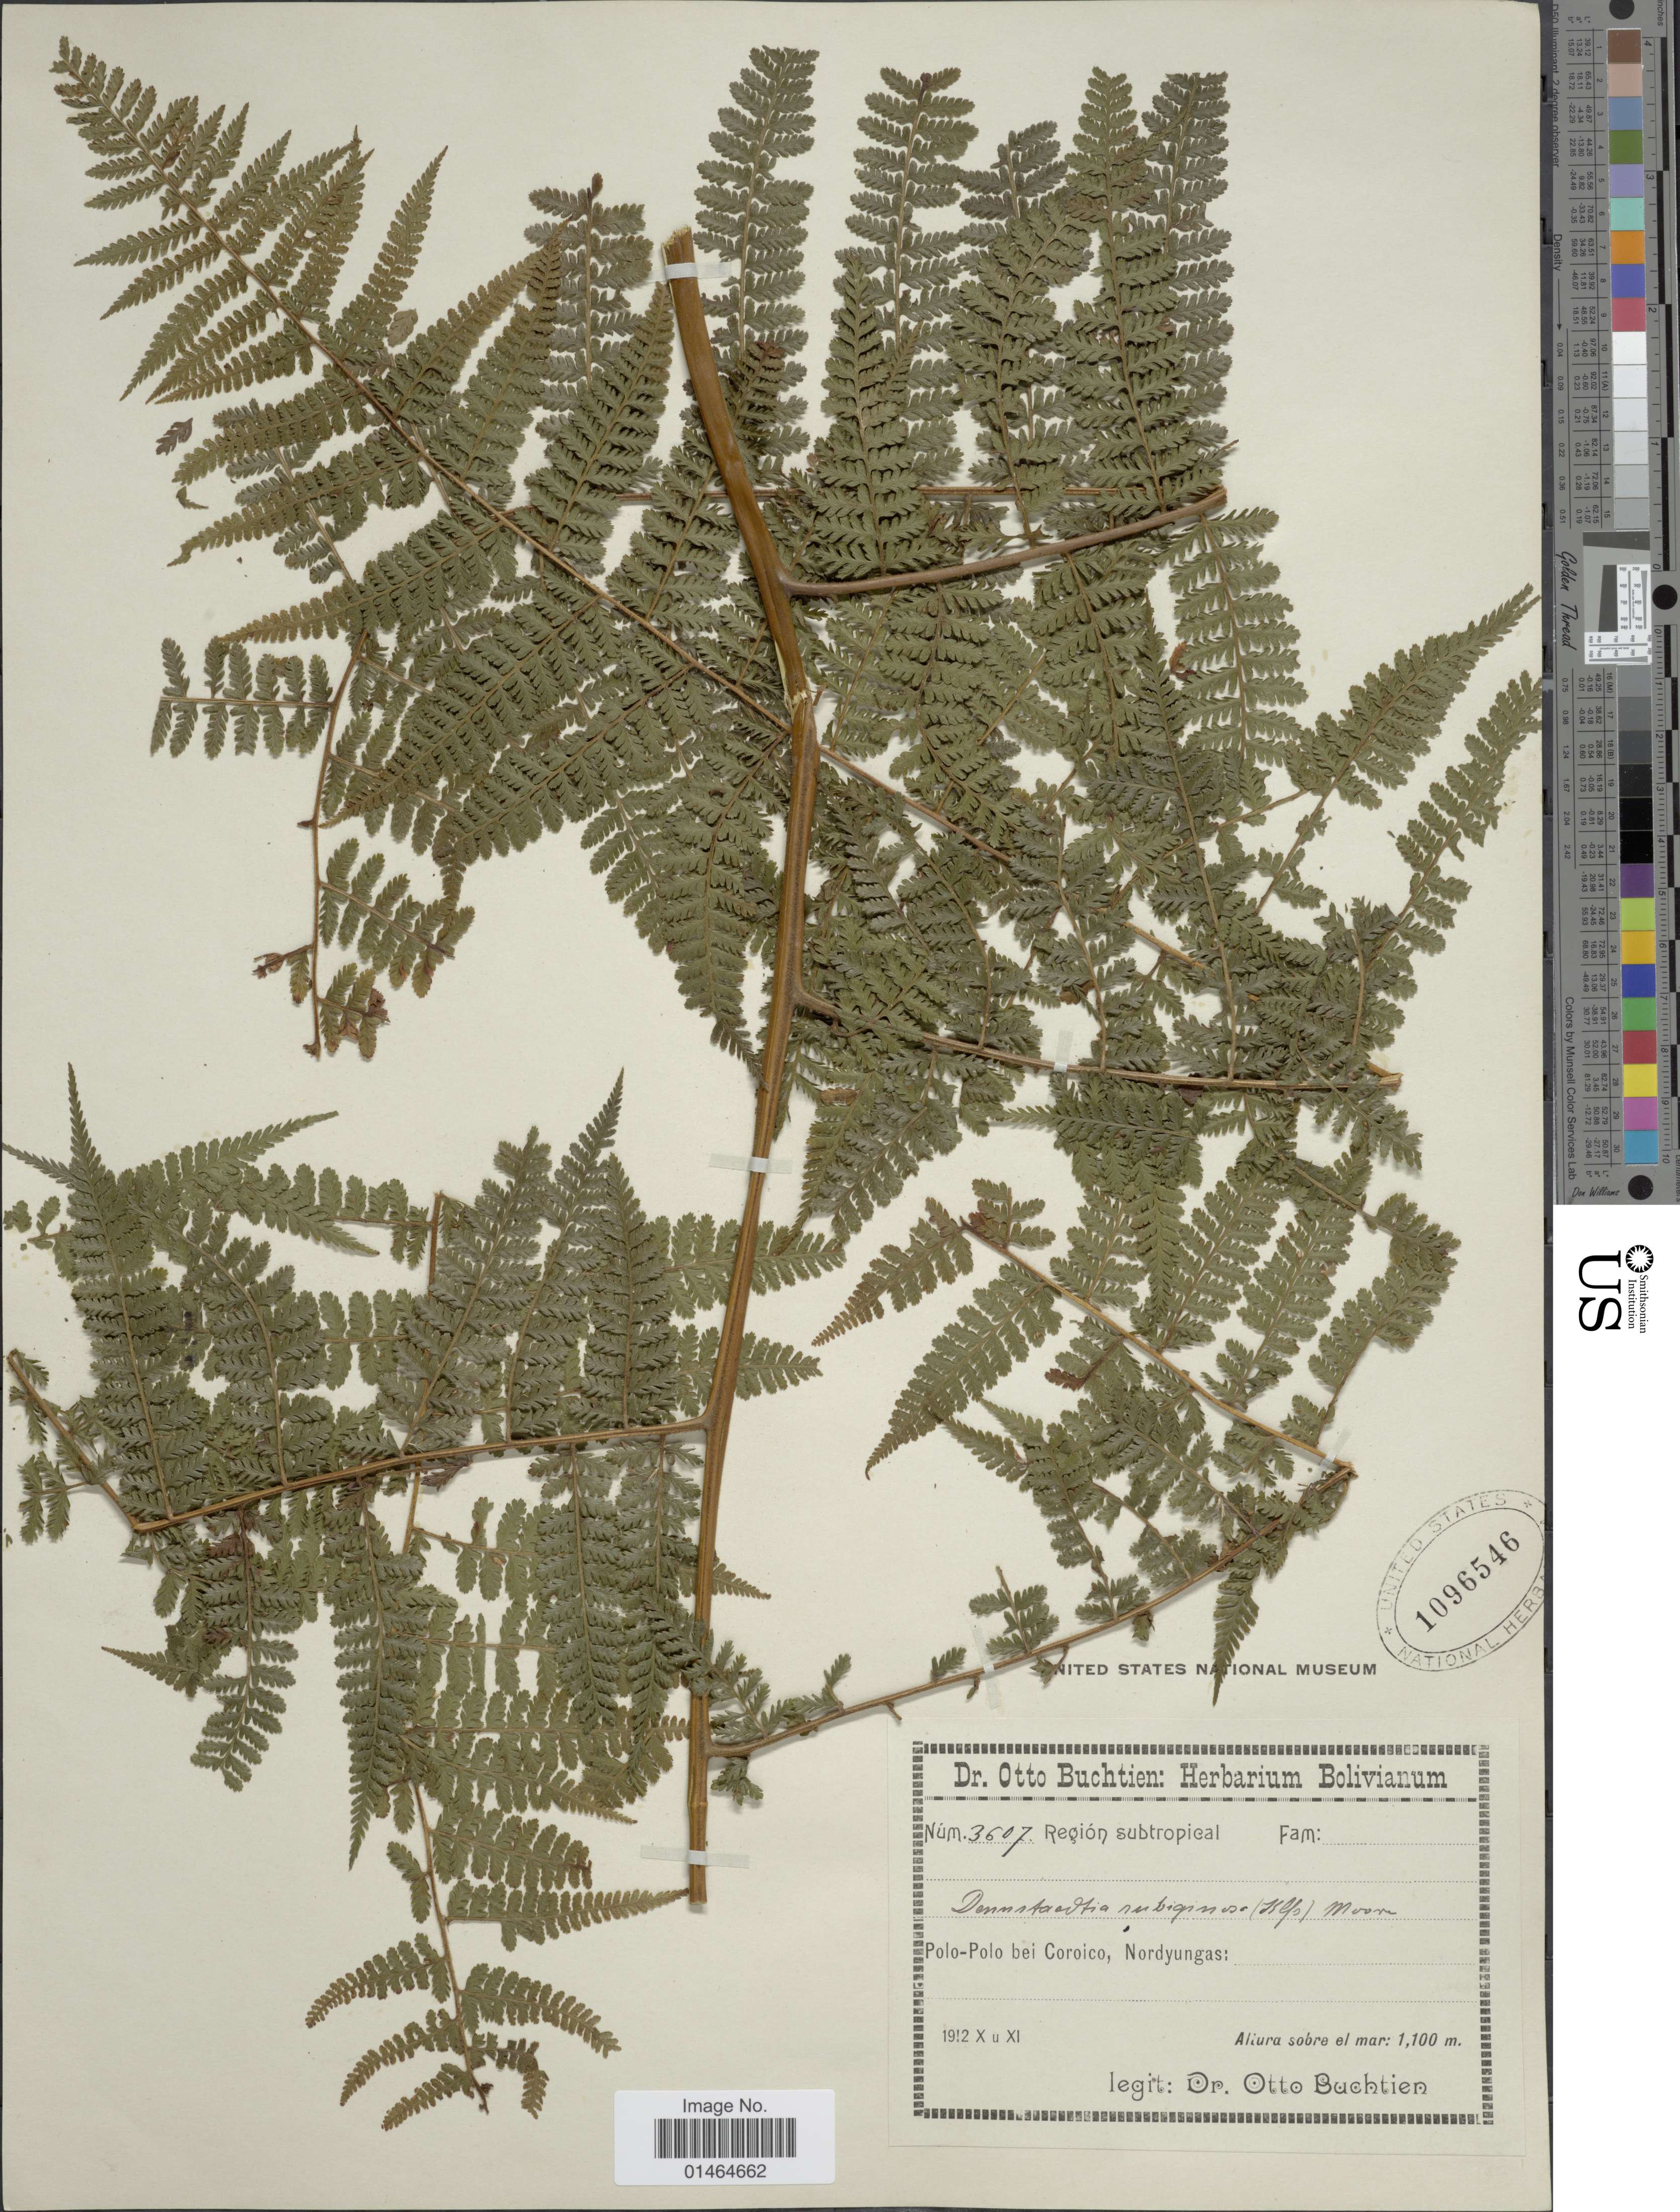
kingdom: Plantae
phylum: Tracheophyta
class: Polypodiopsida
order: Polypodiales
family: Dennstaedtiaceae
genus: Dennstaedtia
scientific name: Dennstaedtia cicutaria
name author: (Sw.) T. Moore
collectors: O. Buchtien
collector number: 3607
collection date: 1912-10/1912-11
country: Bolivia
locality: Polo-Polo bei Coroica, Nordyungas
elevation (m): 1100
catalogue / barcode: US 1096546